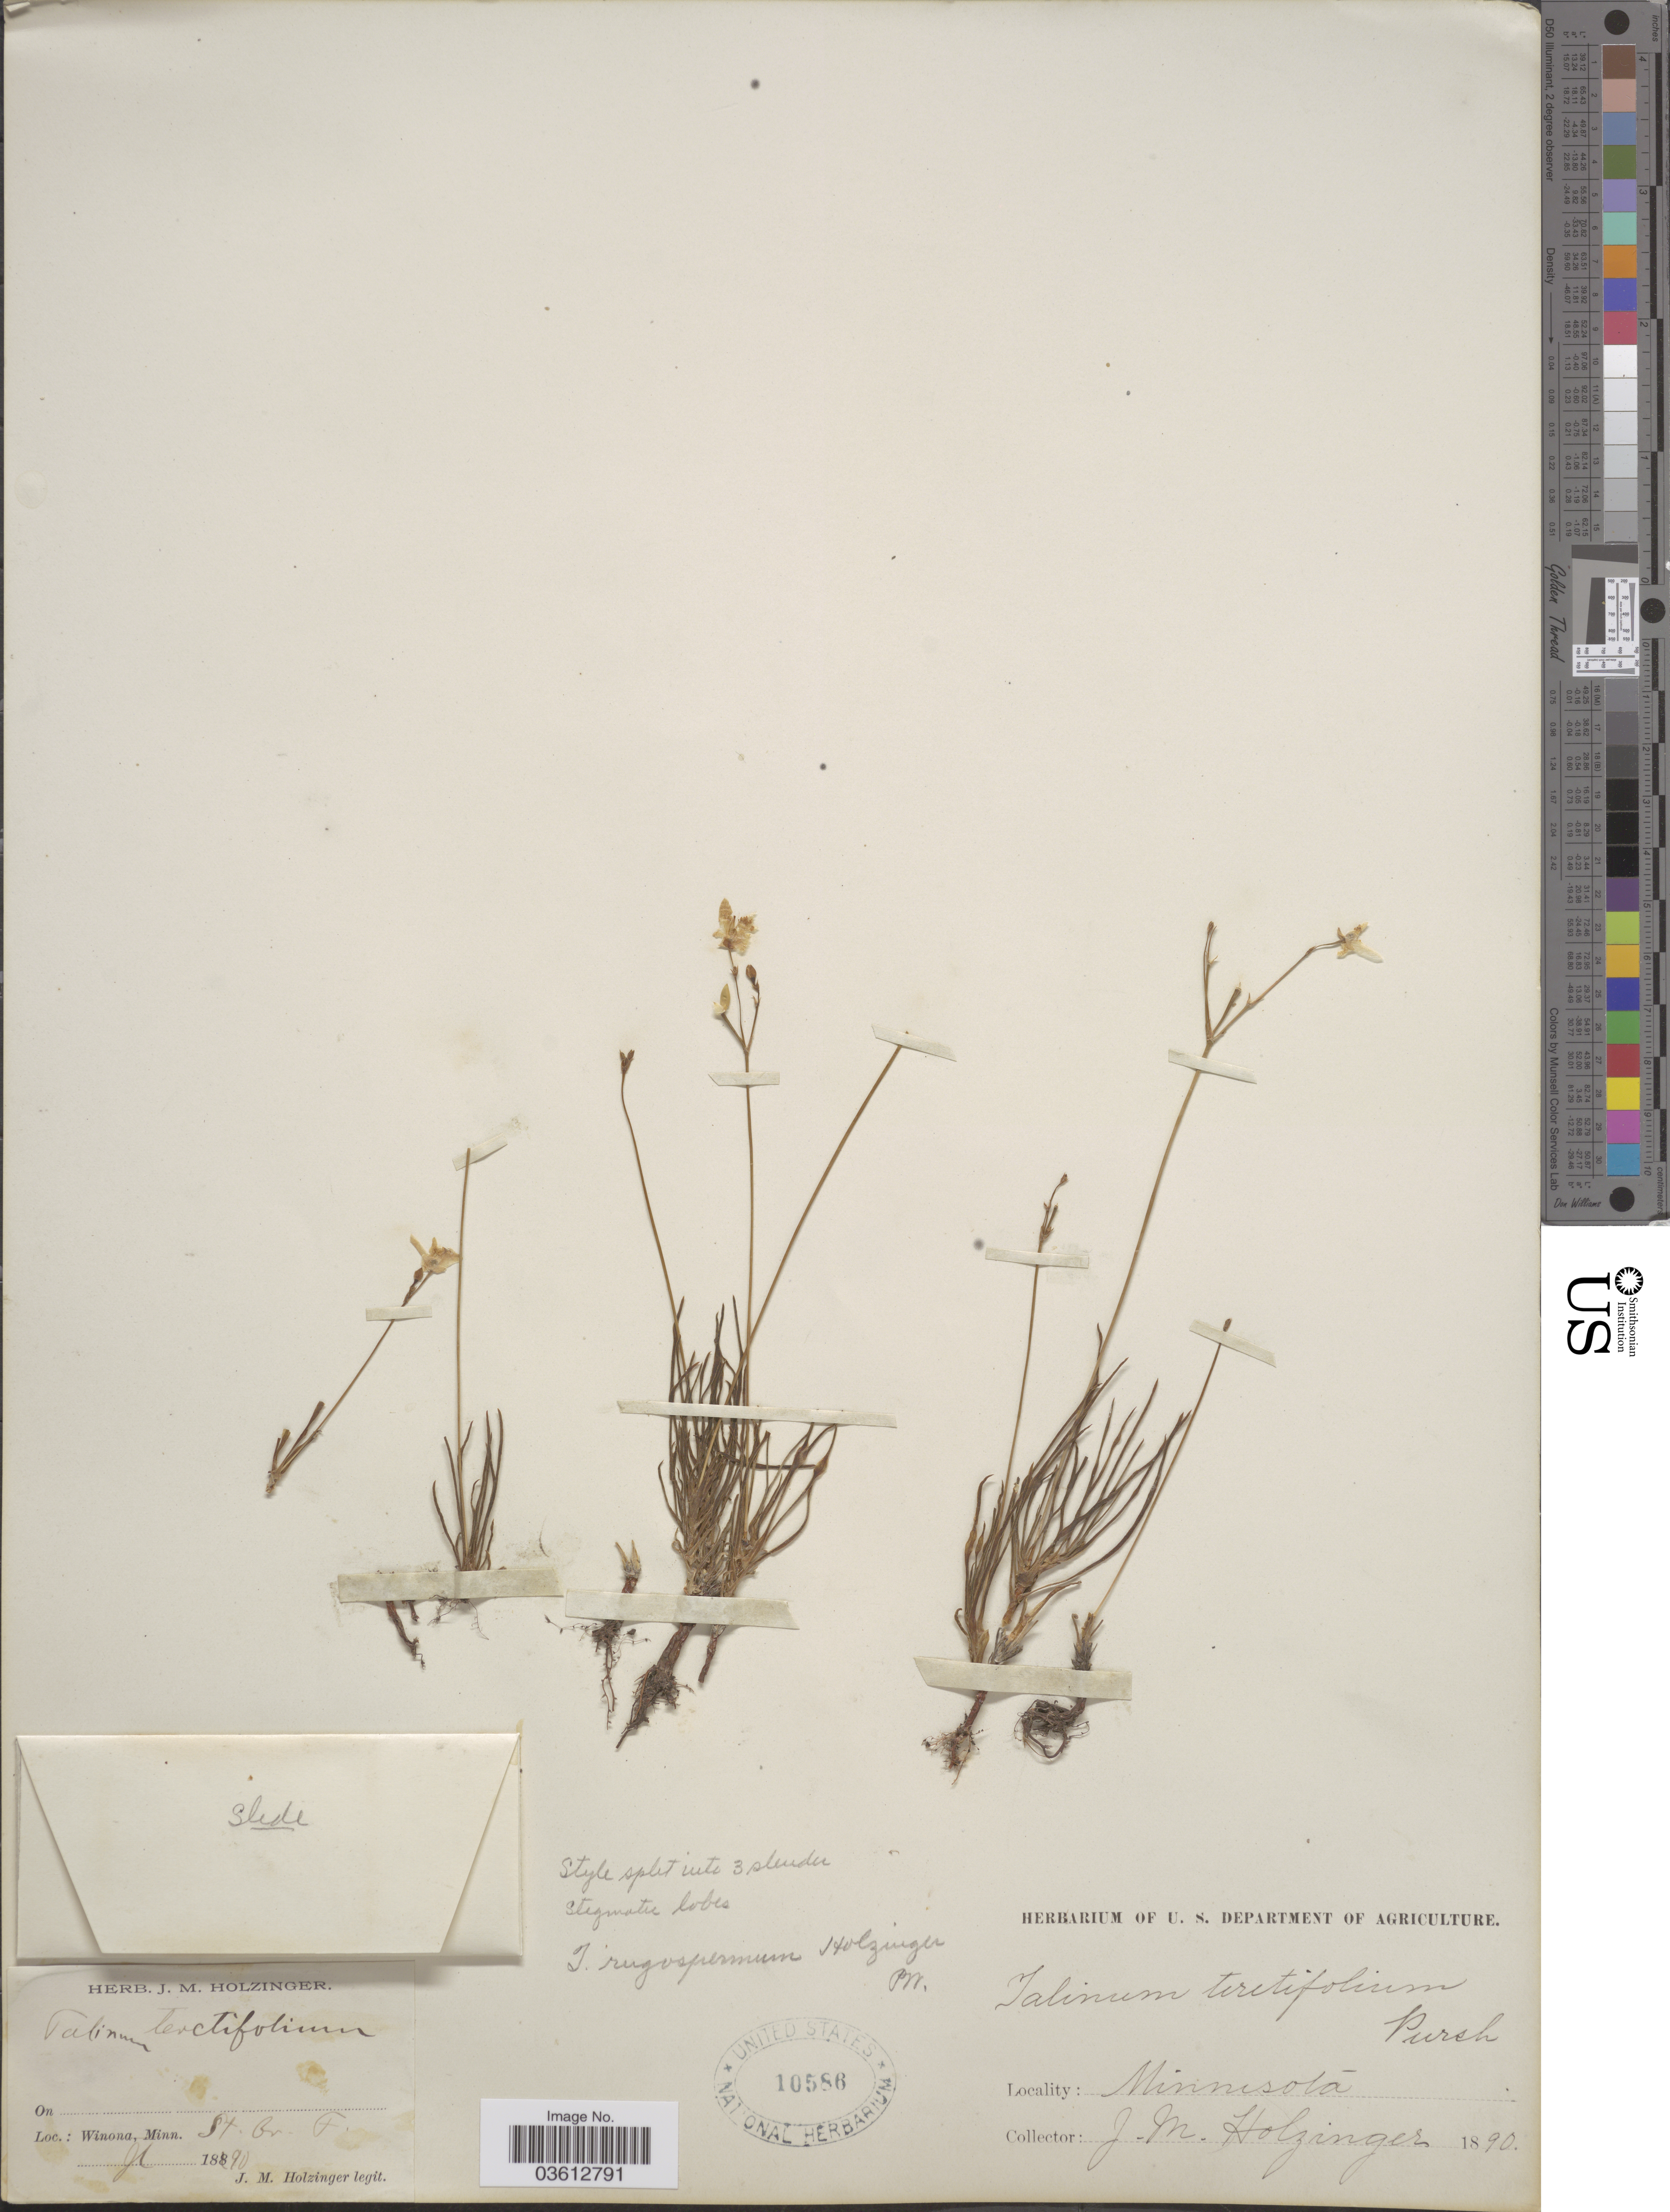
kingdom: Plantae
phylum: Tracheophyta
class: Magnoliopsida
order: Caryophyllales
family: Talinaceae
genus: Talinum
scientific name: Talinum rugospermum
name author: Holz.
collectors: J. M. Holzinger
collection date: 1890-07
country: United States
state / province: Minnesota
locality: Winona. St. Cr [interpreted]. F [interpreted].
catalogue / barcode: US 10586